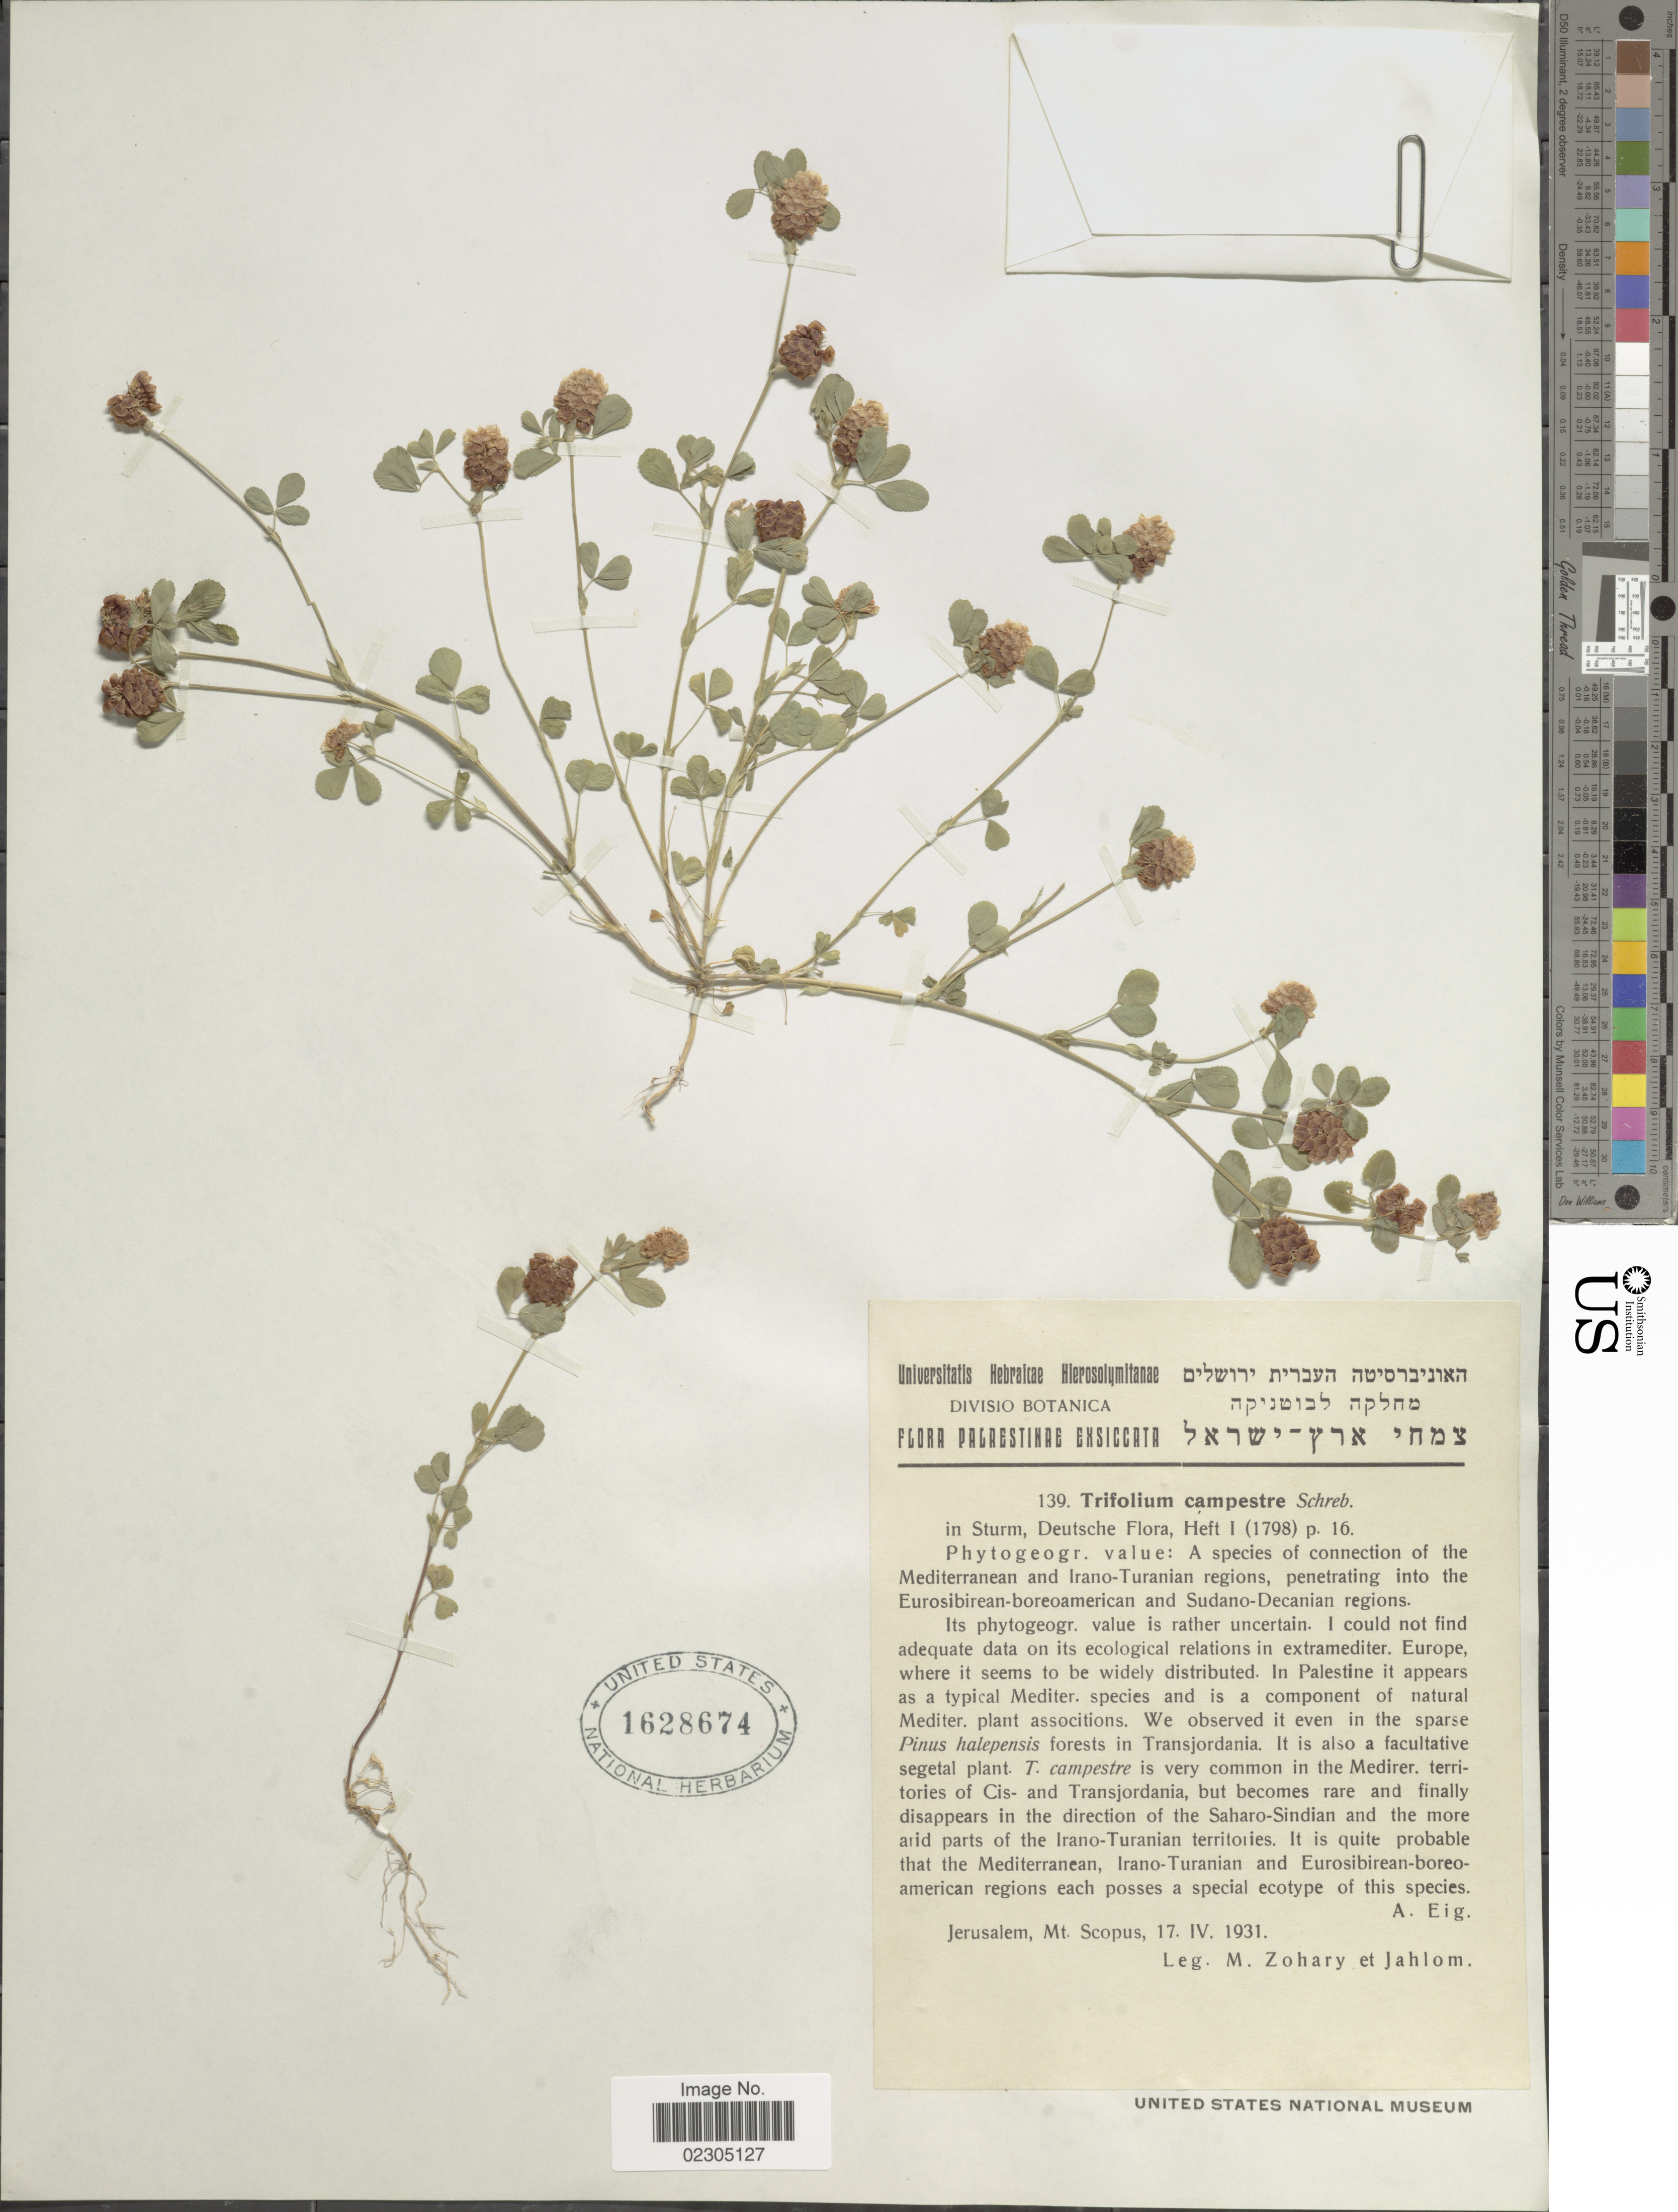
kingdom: Plantae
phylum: Tracheophyta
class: Magnoliopsida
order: Fabales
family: Fabaceae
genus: Trifolium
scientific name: Trifolium campestre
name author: Schreb.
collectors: M. Zohary & Jahlom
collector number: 139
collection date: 1931-04-17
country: Israel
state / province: Jerusalem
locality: Palaestinae Exsiccata. Mt. Scopus.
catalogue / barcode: US 1628674